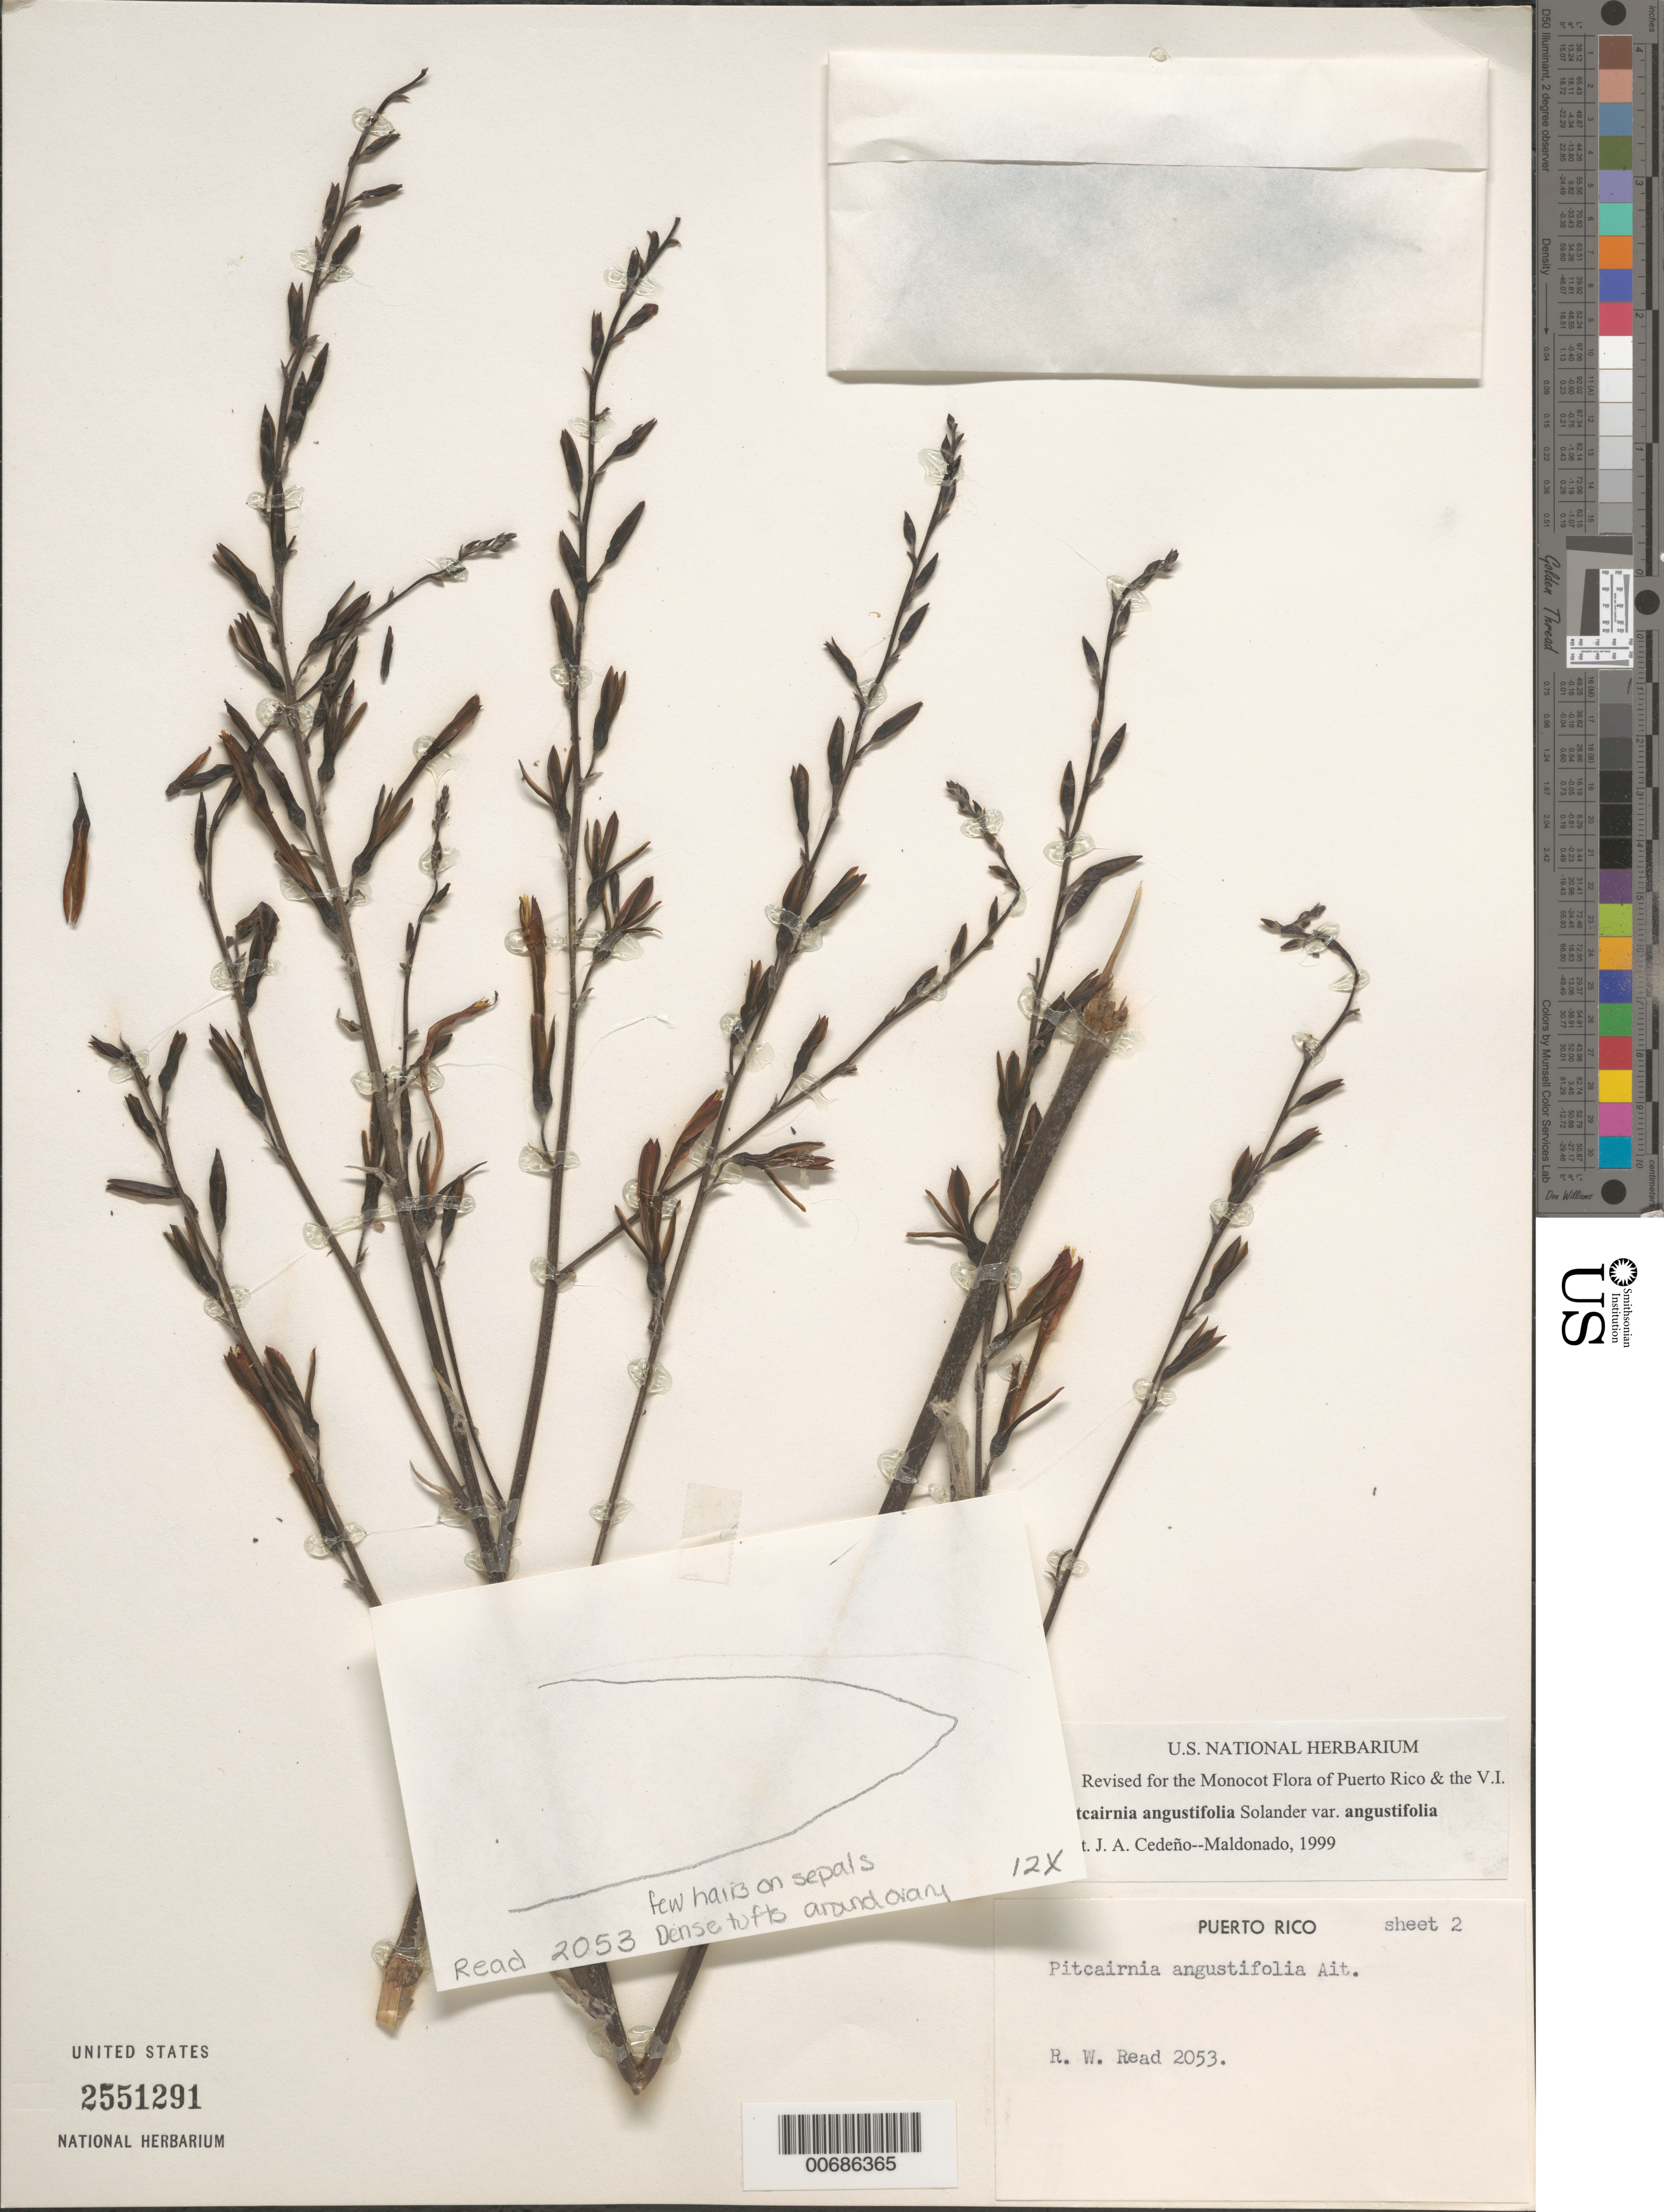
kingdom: Plantae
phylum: Tracheophyta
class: Liliopsida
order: Poales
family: Bromeliaceae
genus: Pitcairnia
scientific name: Pitcairnia angustifolia var. angustifolia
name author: Sol. ex Aiton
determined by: Cedeño-Maldonado, J. A.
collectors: R. W. Read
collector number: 2053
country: Puerto Rico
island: Greater Antilles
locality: Sierra de Naguabo ad Rio Blanco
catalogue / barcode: US 2551291